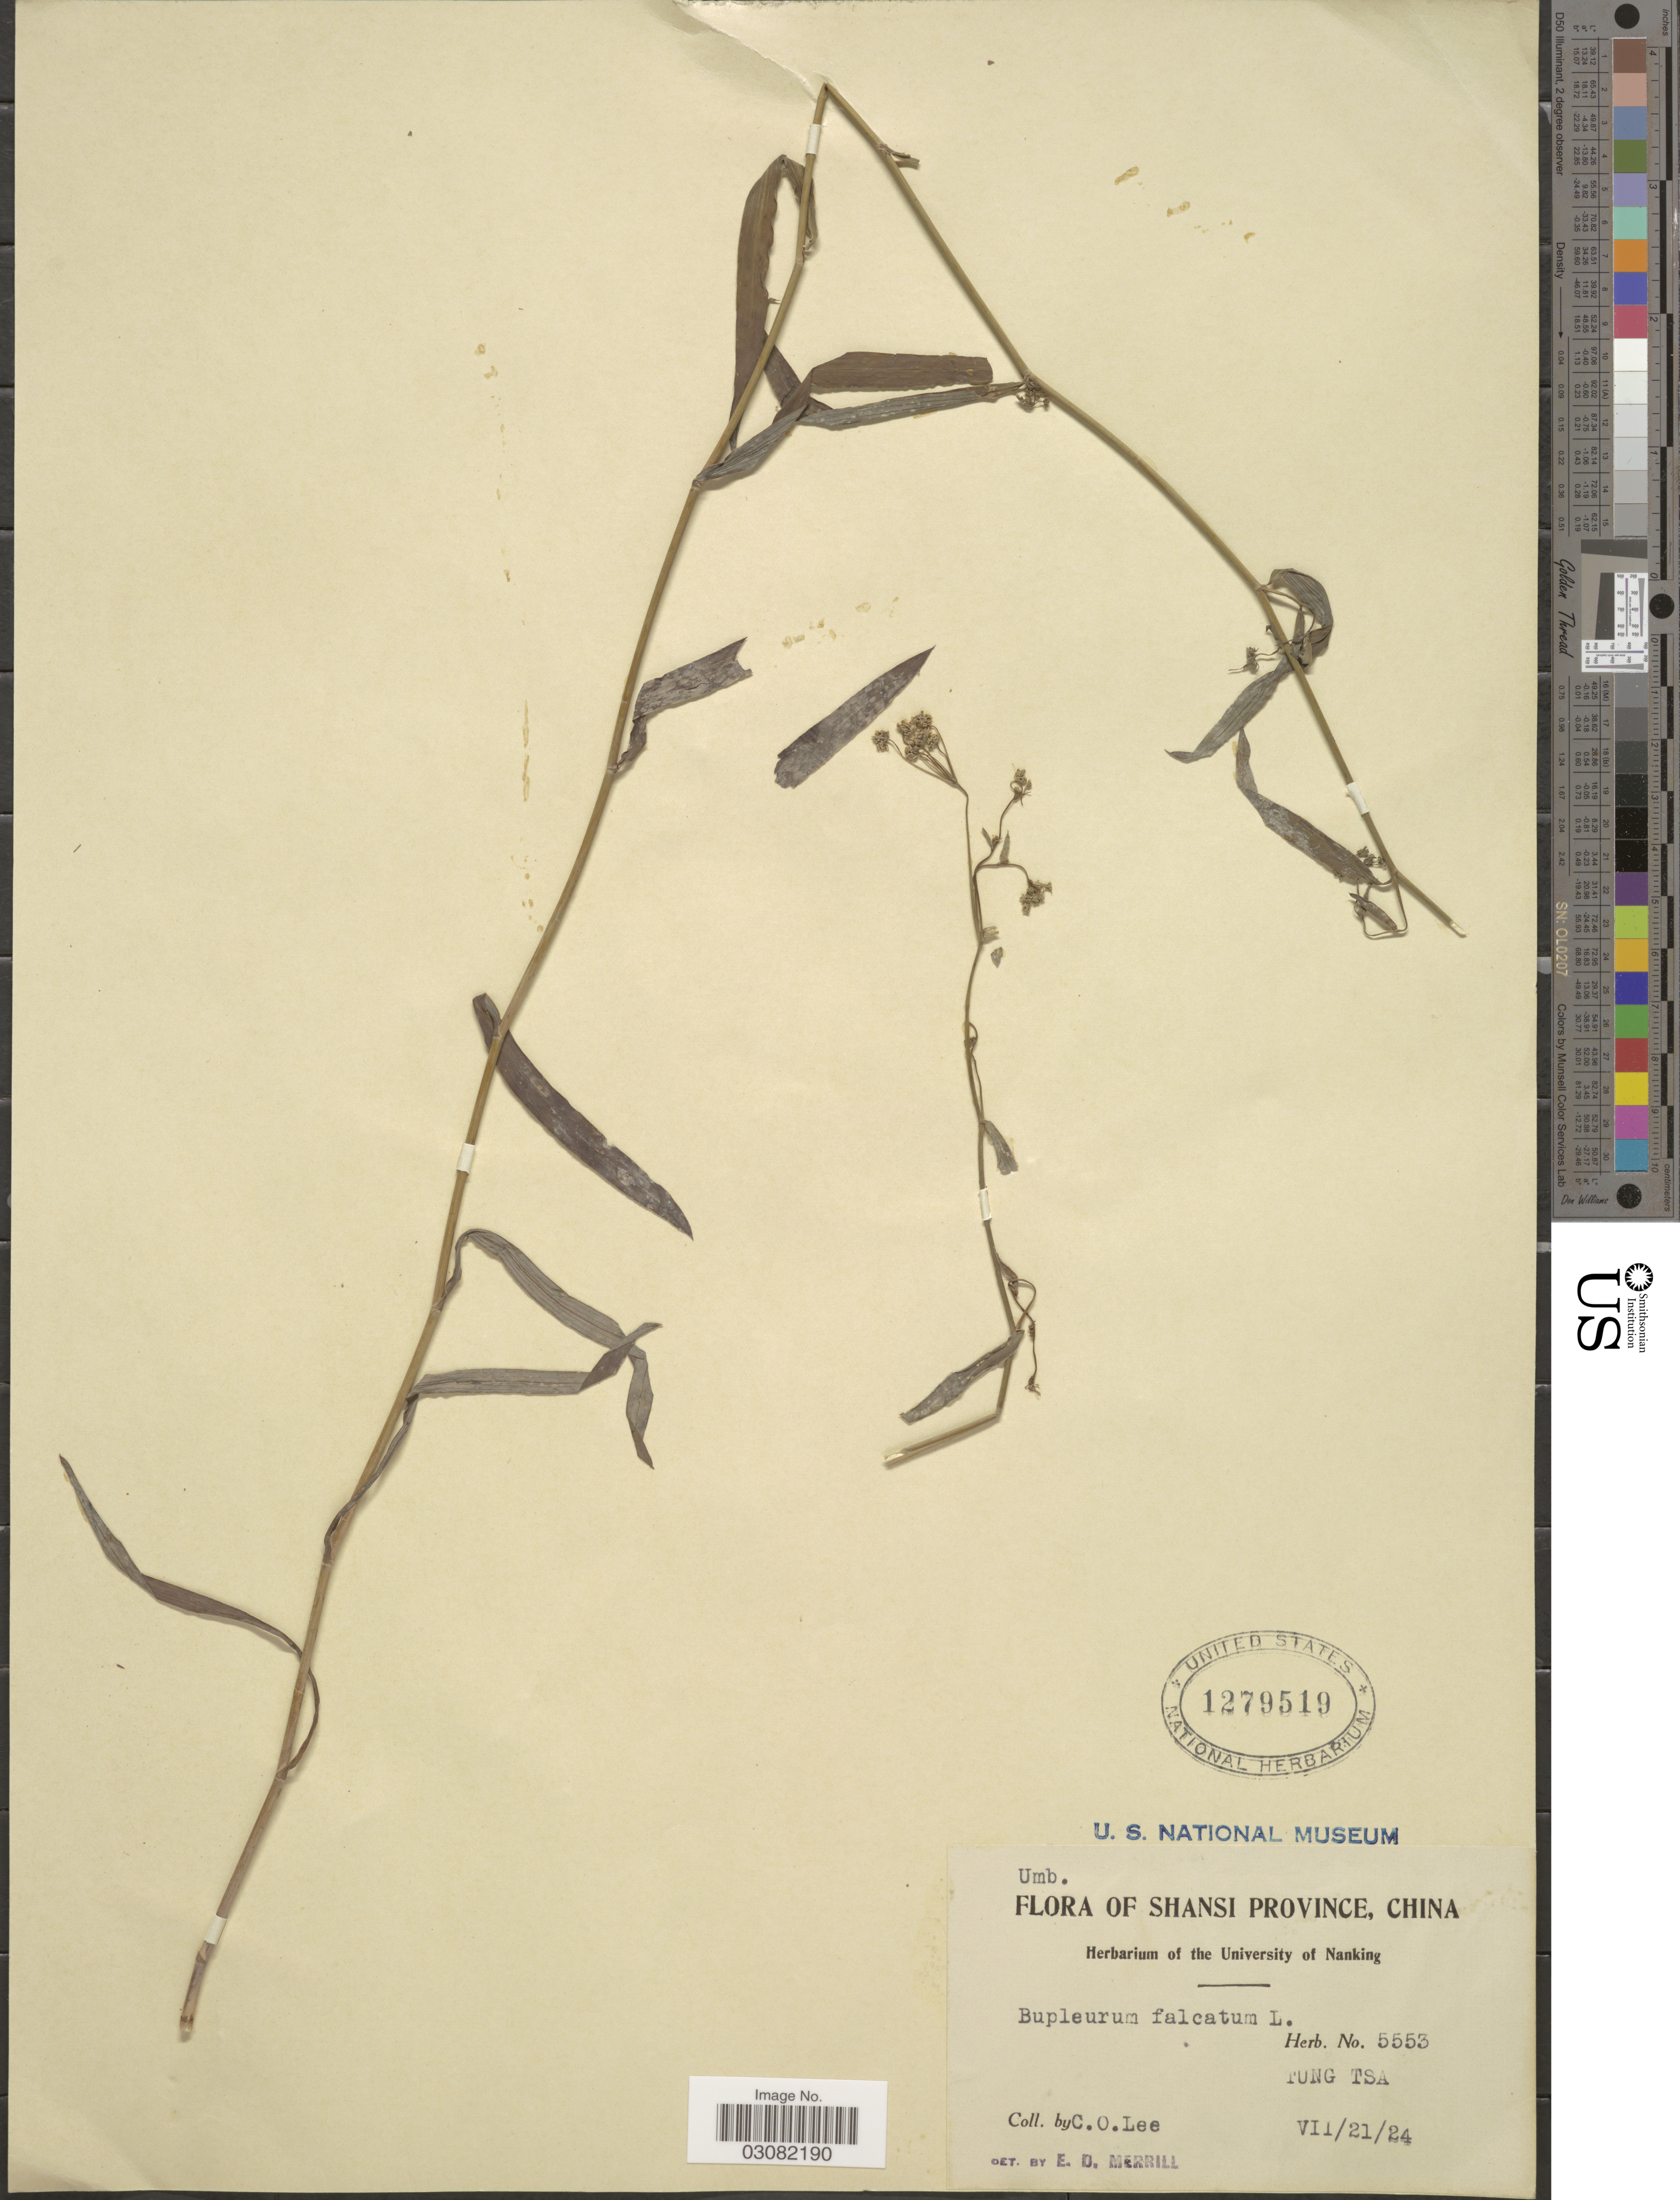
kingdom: Plantae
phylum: Tracheophyta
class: Magnoliopsida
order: Apiales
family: Apiaceae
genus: Bupleurum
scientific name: Bupleurum falcatum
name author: L.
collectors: C. Lee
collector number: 5553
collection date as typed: Transcribed d/m/y: 21/7/24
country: China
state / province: Shanxi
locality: Tung Tsa.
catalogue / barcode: US 1279519